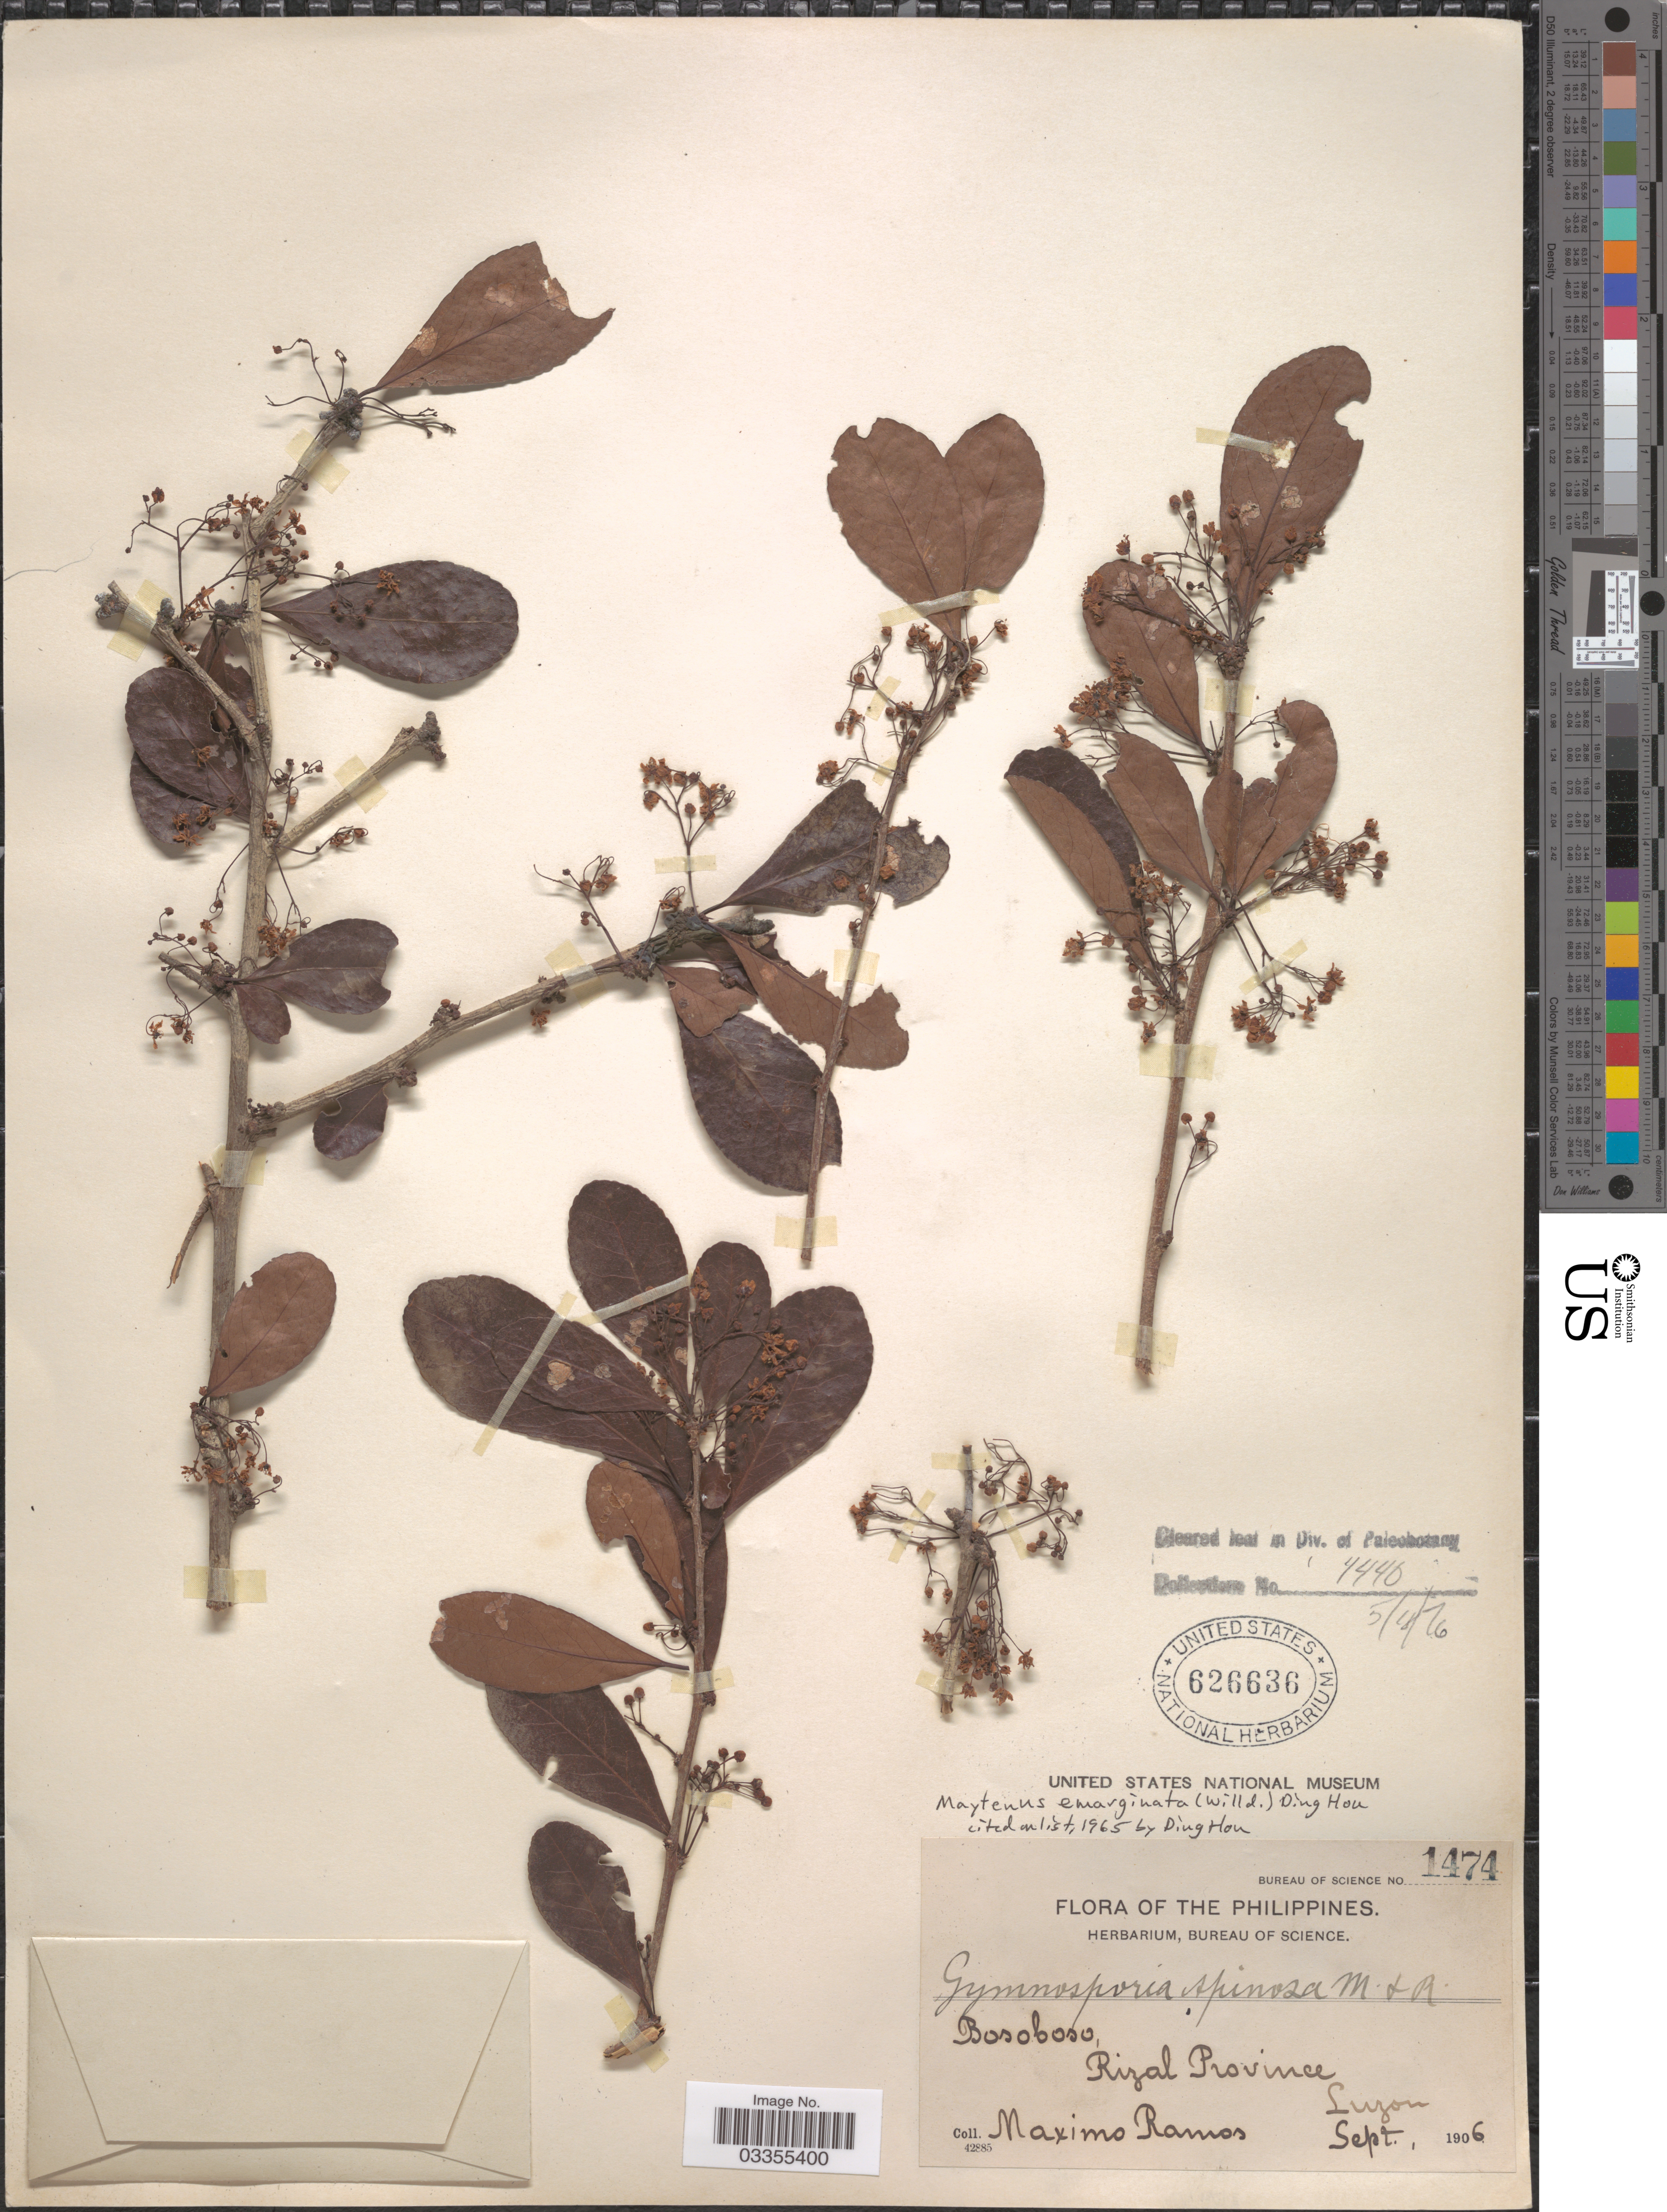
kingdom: Plantae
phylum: Tracheophyta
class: Magnoliopsida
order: Celastrales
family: Celastraceae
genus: Gymnosporia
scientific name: Gymnosporia spinosa var. spinosa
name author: (Blanco) Merr. & Rolfe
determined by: Strong, Mark T., (BOT), Smithsonian Institution - National Museum of Natural History (UNITED STATES)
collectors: M. Ramos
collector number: Bureau of Science 1474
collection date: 1906-09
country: Philippines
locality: Bosoboso, Rizal Province, Luzon.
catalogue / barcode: US 626636